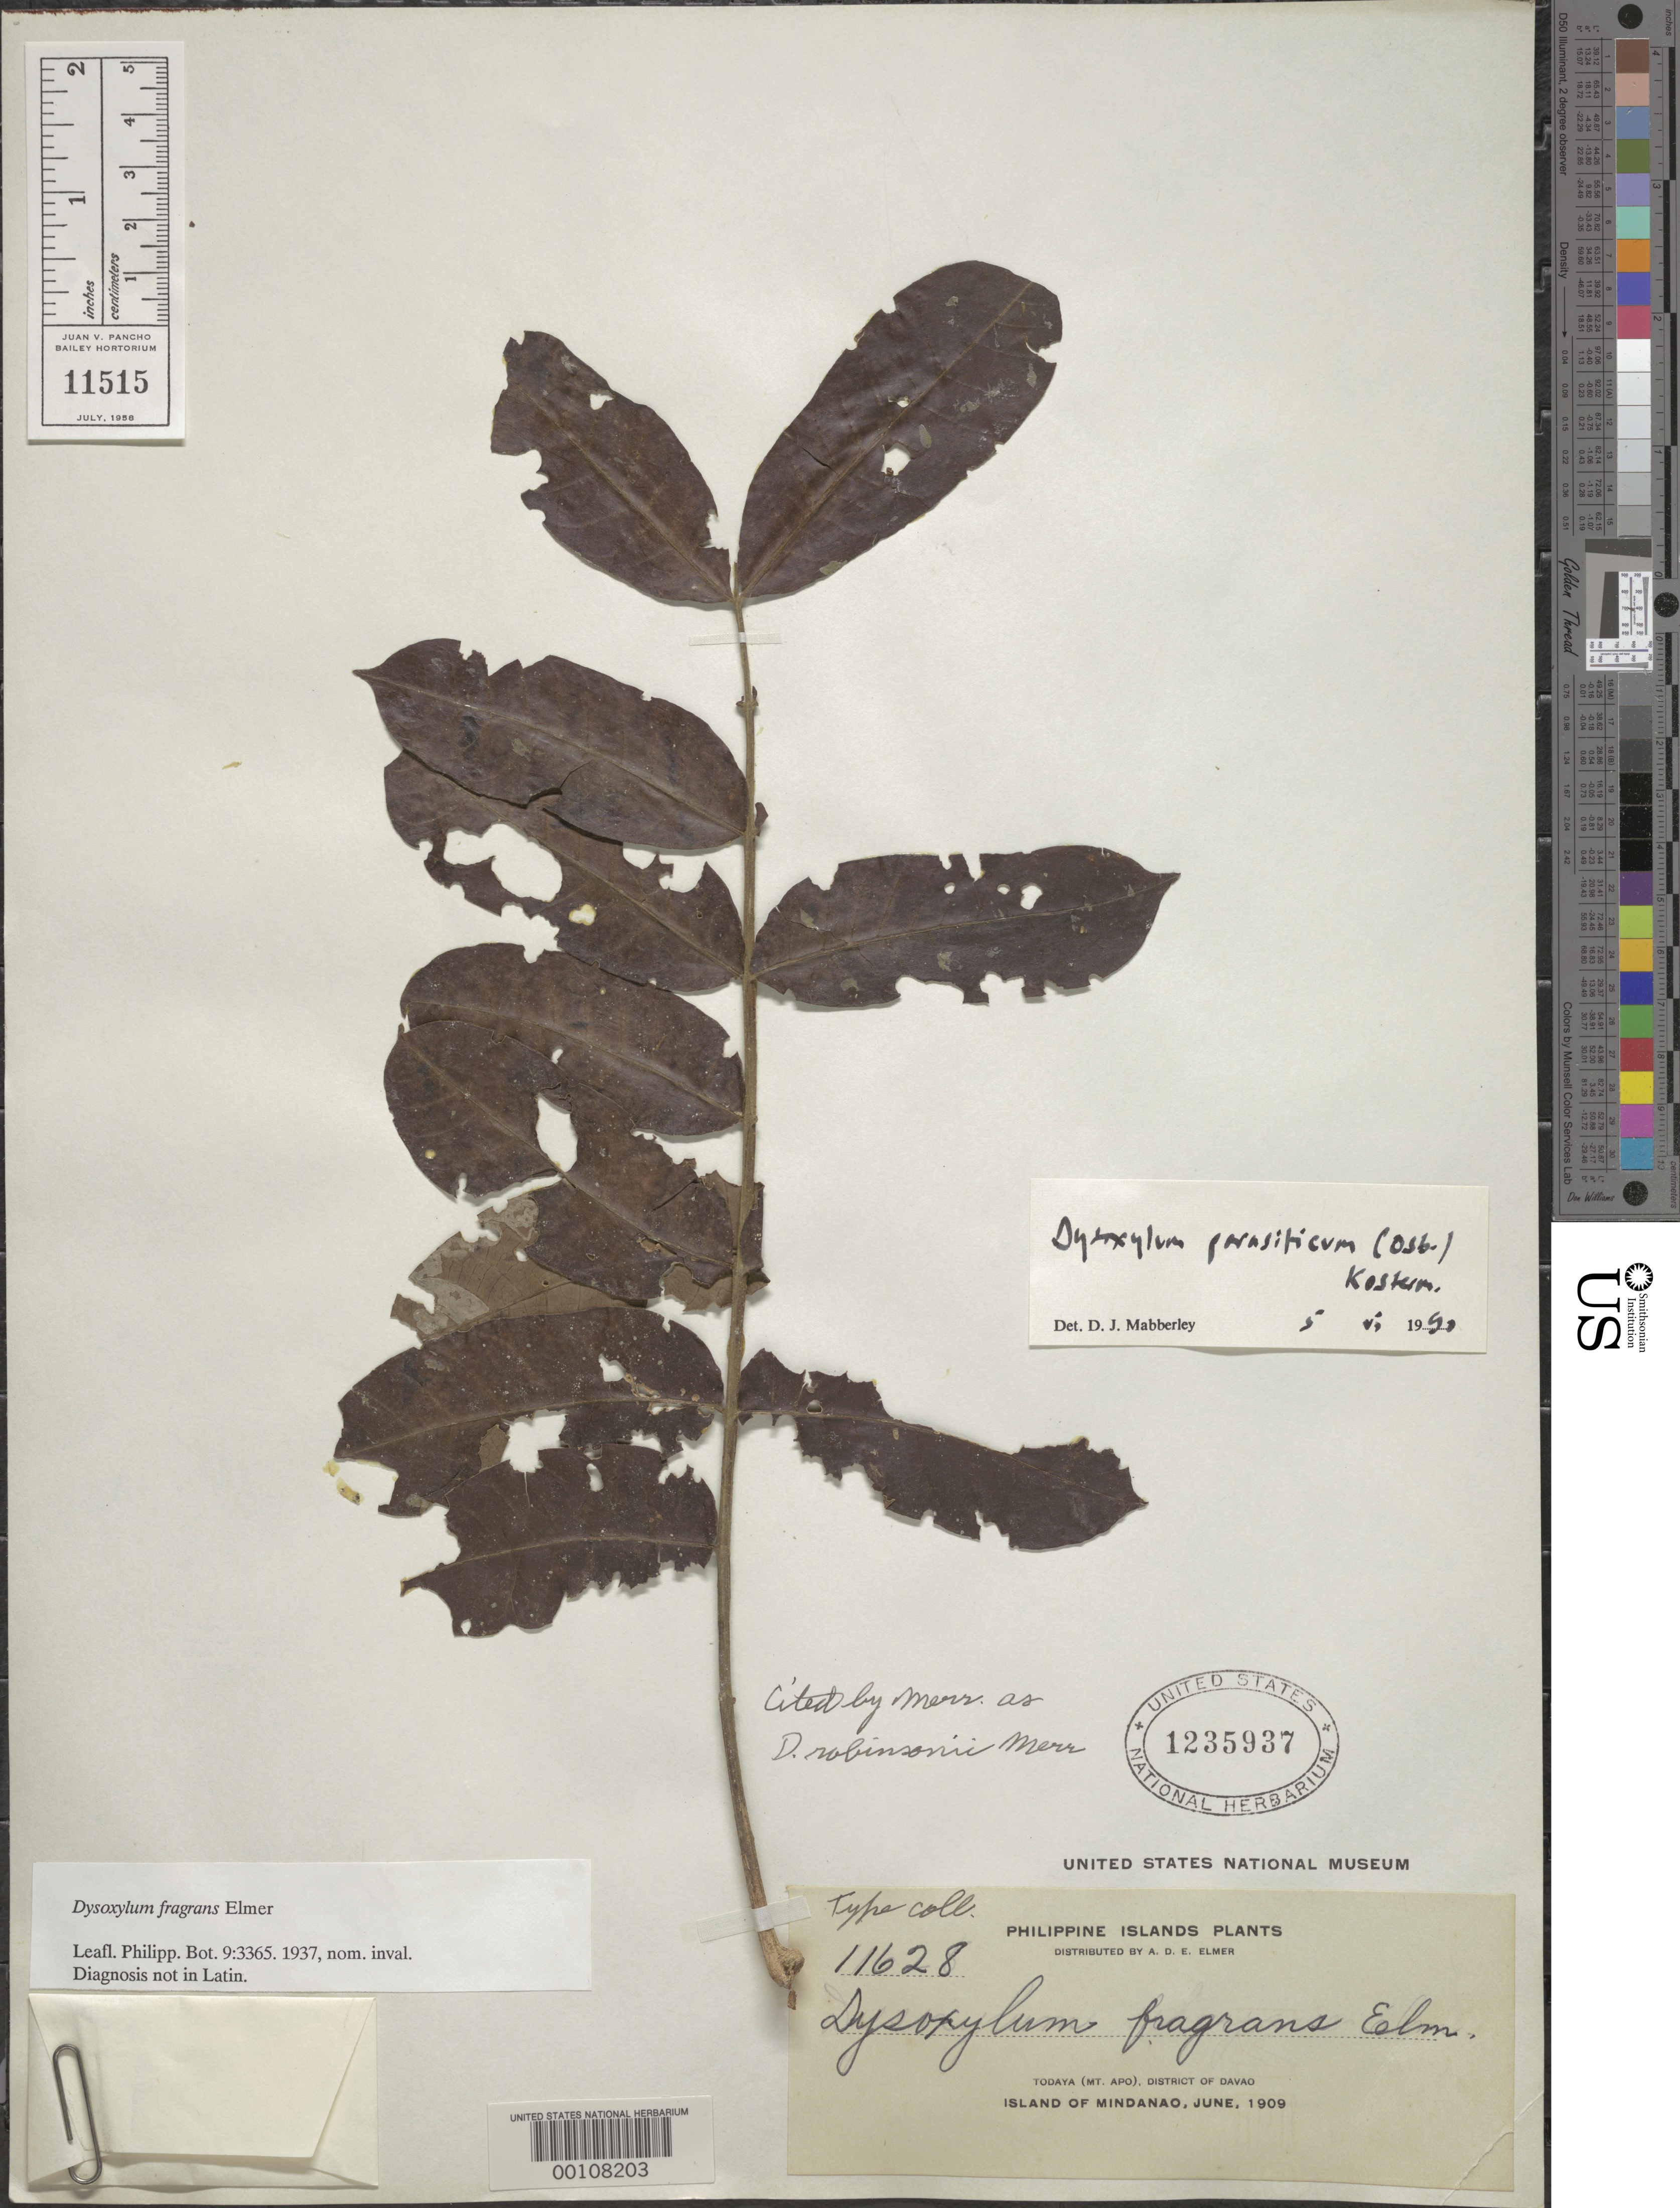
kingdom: Plantae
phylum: Tracheophyta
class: Magnoliopsida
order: Sapindales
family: Meliaceae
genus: Epicharis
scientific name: Epicharis parasitica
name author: (Osbeck) Mabb.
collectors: A. D. E. Elmer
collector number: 11628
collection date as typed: Jun 1909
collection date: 1909-06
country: Philippines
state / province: Davao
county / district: Davao del Sur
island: Mindanao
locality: Todaya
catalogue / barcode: US 1235937